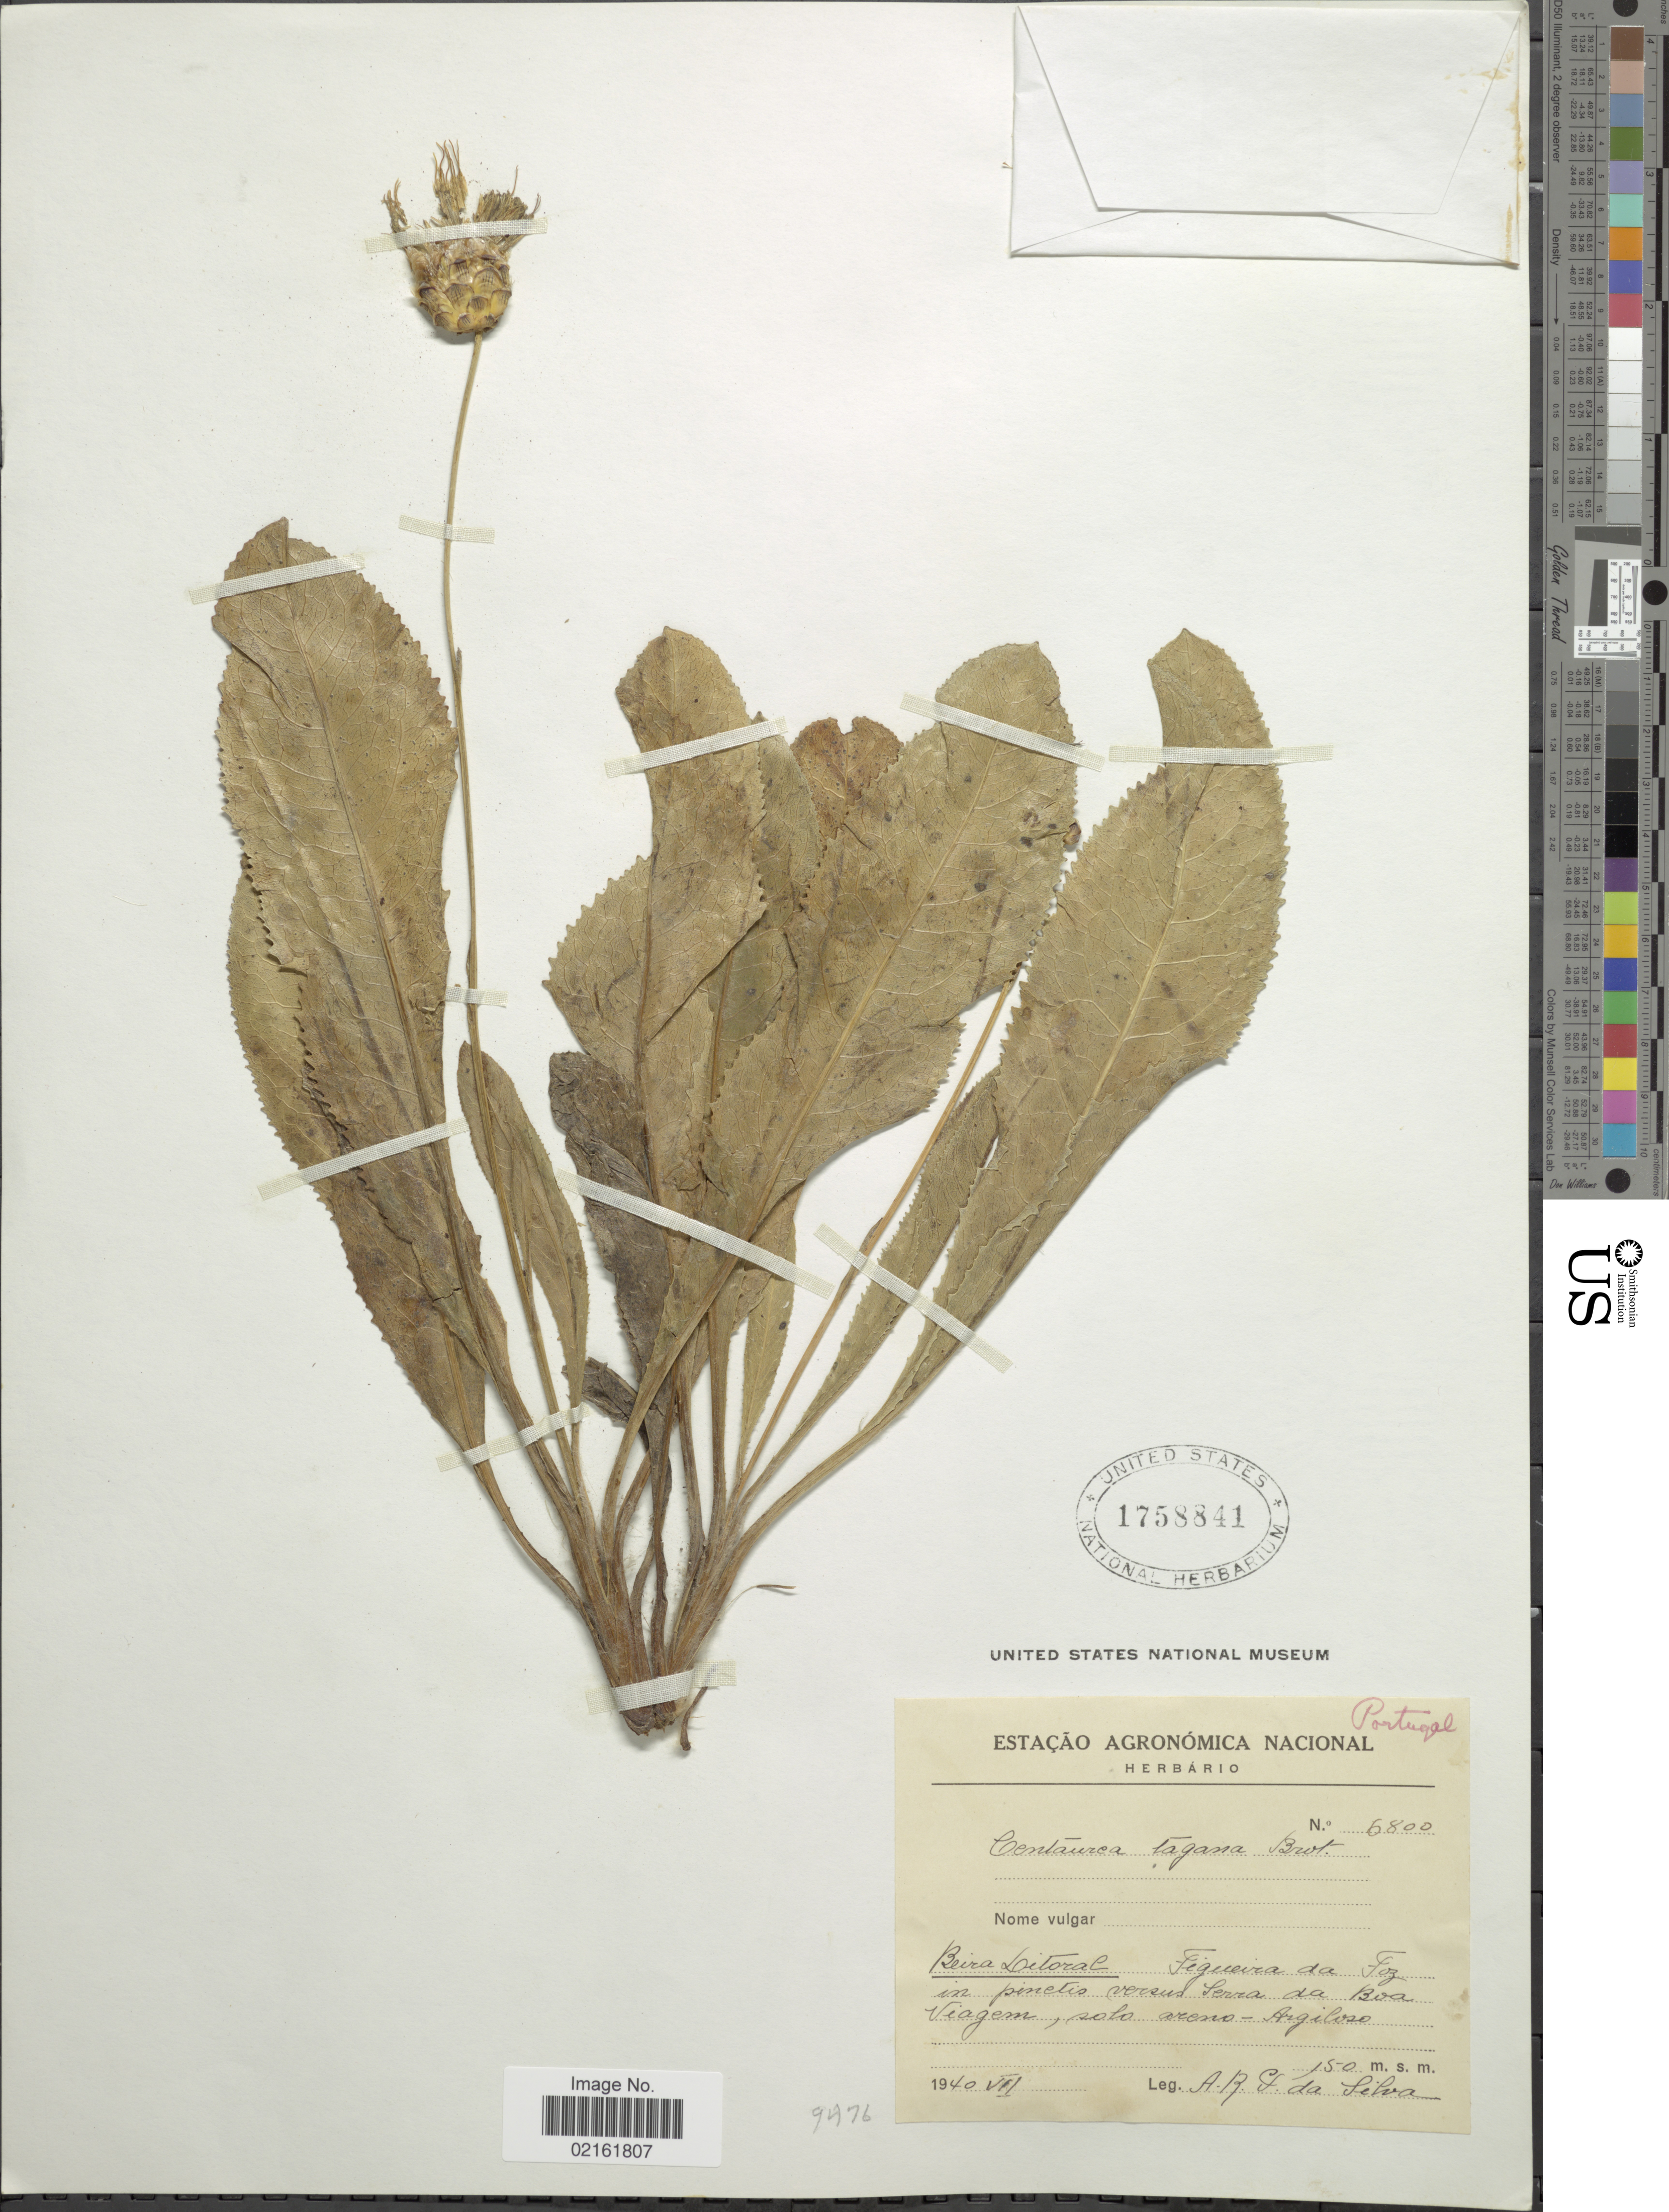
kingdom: Plantae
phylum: Tracheophyta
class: Magnoliopsida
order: Asterales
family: Asteraceae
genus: Rhaponticoides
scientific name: Rhaponticoides africana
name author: (Lam.) M.V.Agab. & Greuter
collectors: A. Pinto da Silva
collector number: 6800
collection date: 1940-07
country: Portugal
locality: Lusitanica, Nome vulgar, beira Ditoral Figuera da foz in Pinetis versus serra da Boa Viagem, solo areno- Argiloso [interpreted]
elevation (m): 150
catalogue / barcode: US 1758841